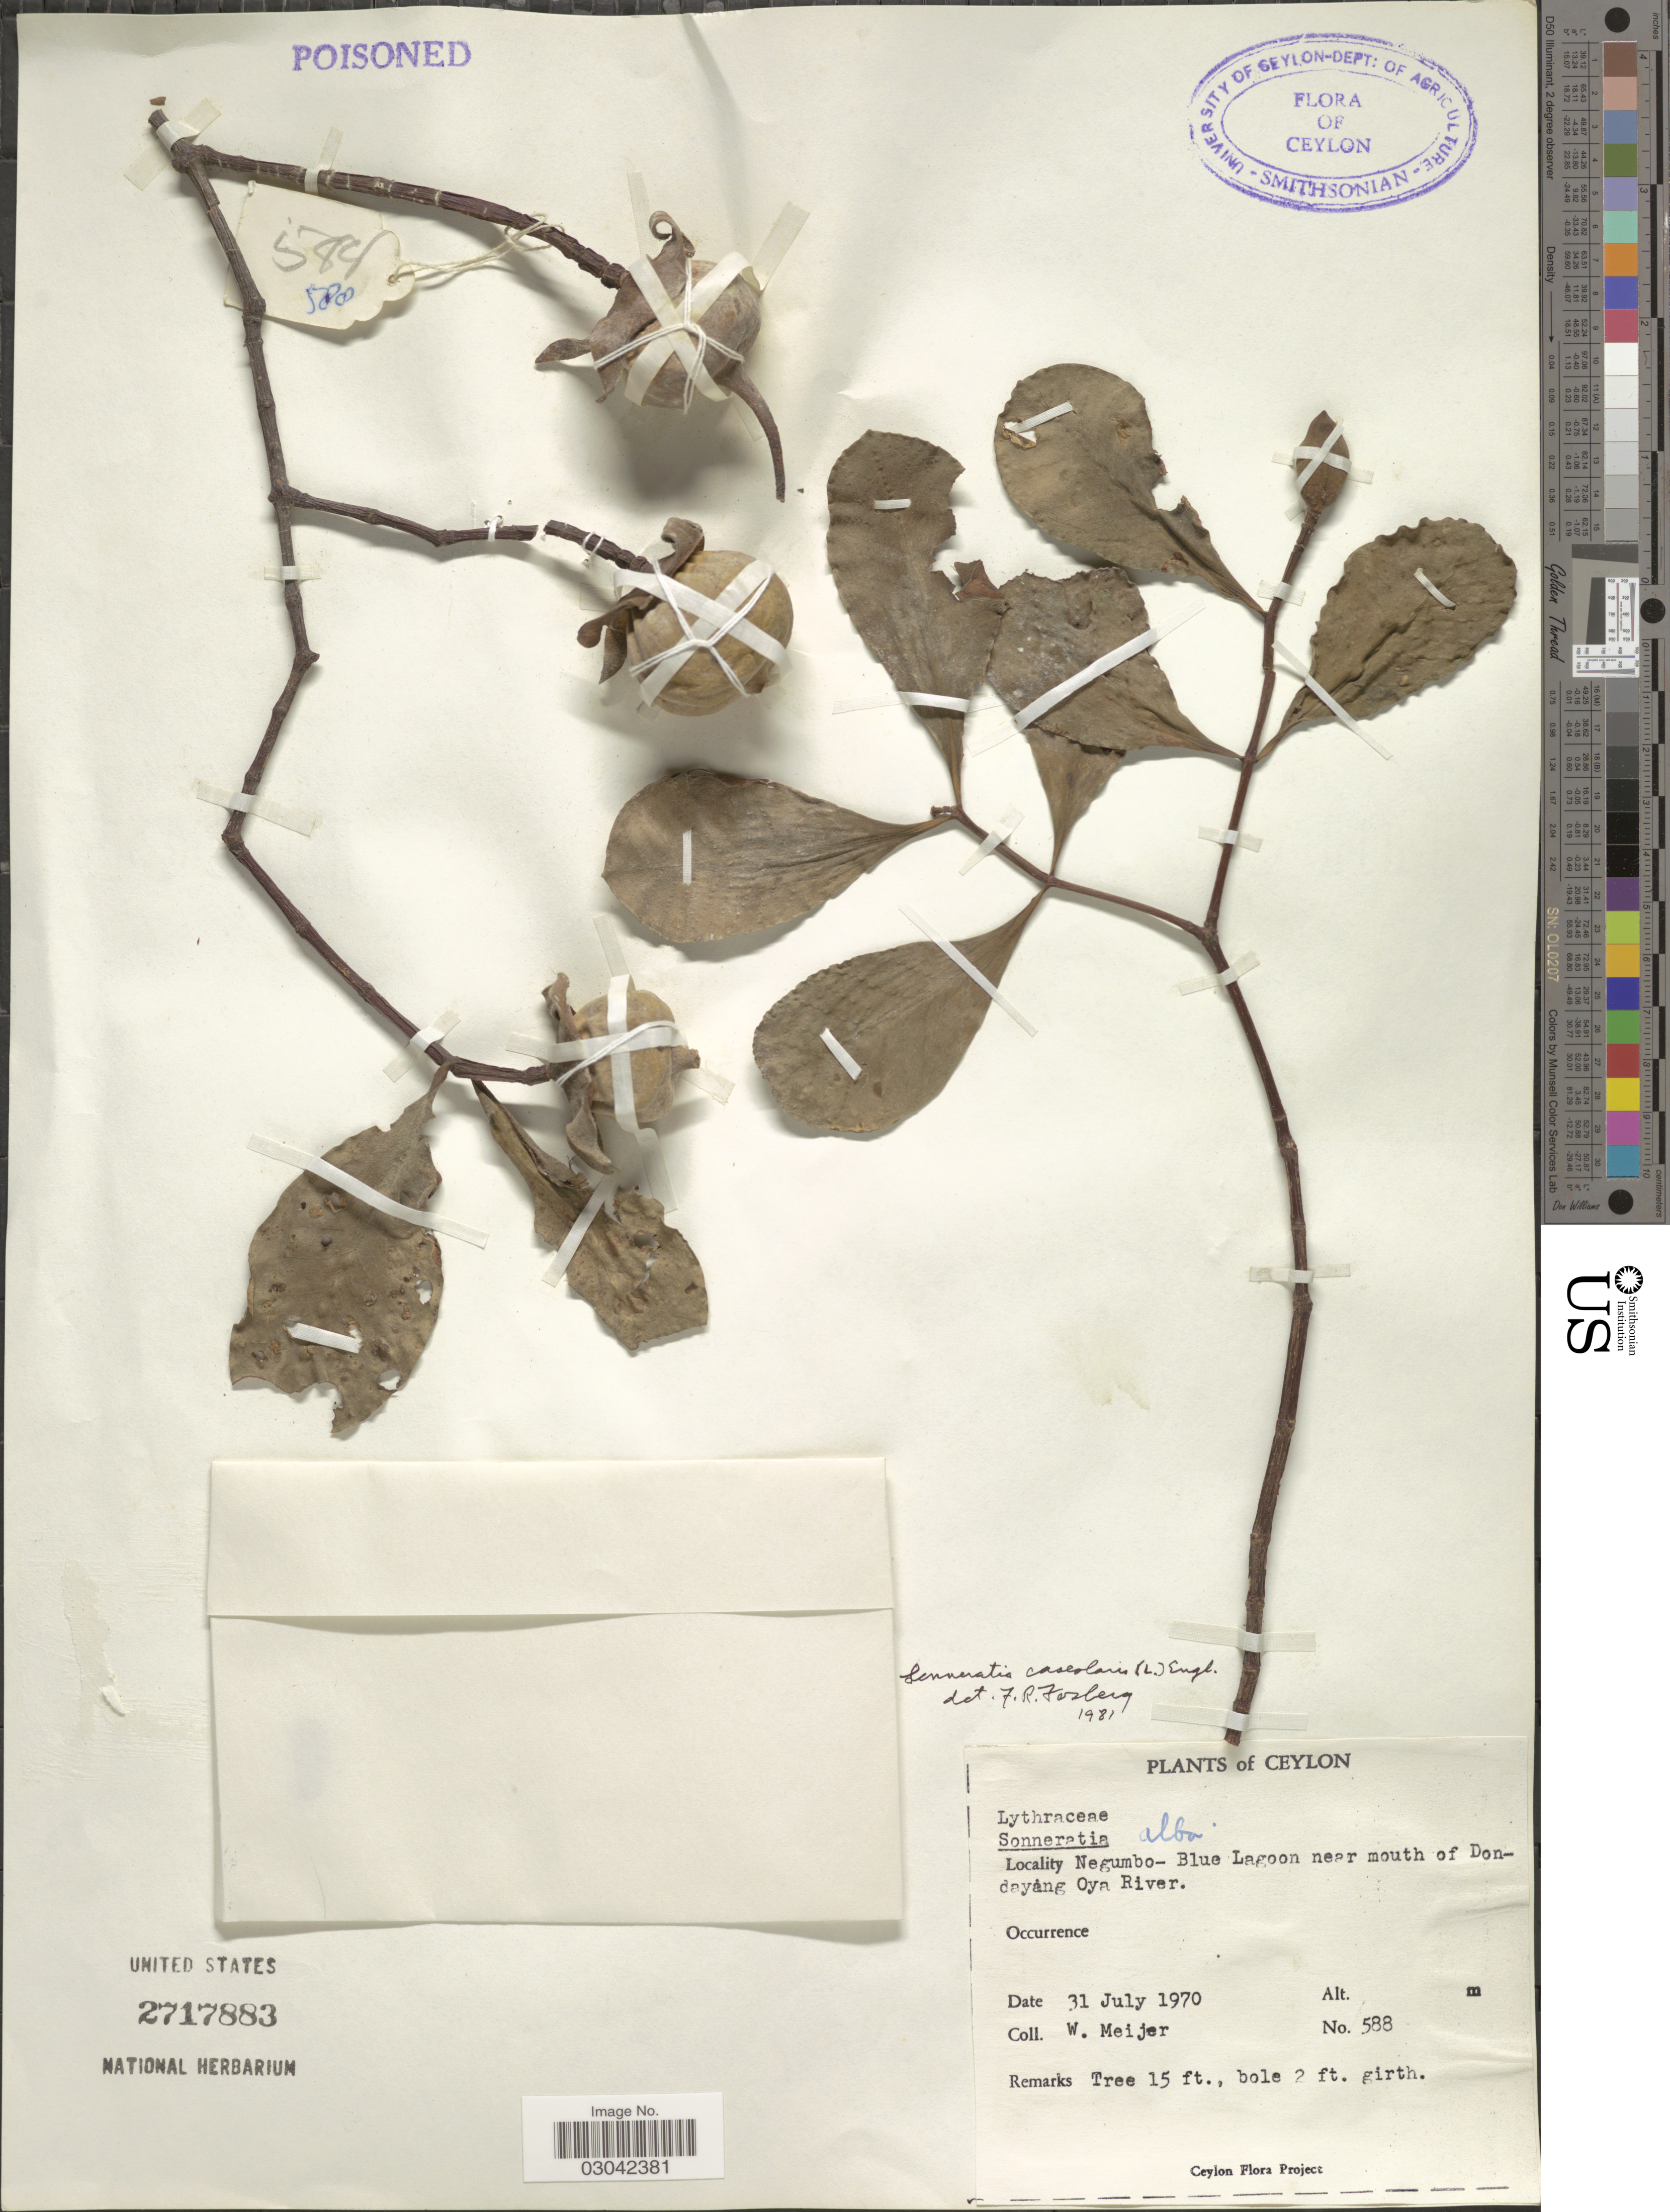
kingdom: Plantae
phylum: Tracheophyta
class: Magnoliopsida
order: Myrtales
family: Lythraceae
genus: Sonneratia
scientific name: Sonneratia caseolaris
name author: (L.) Engl.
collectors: W. Meijer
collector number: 588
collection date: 1970-07-31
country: Sri Lanka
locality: Ceylon. Negumbo - Blue Lagoon near mouth of Dondayang Oya River.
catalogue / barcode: US 2717883